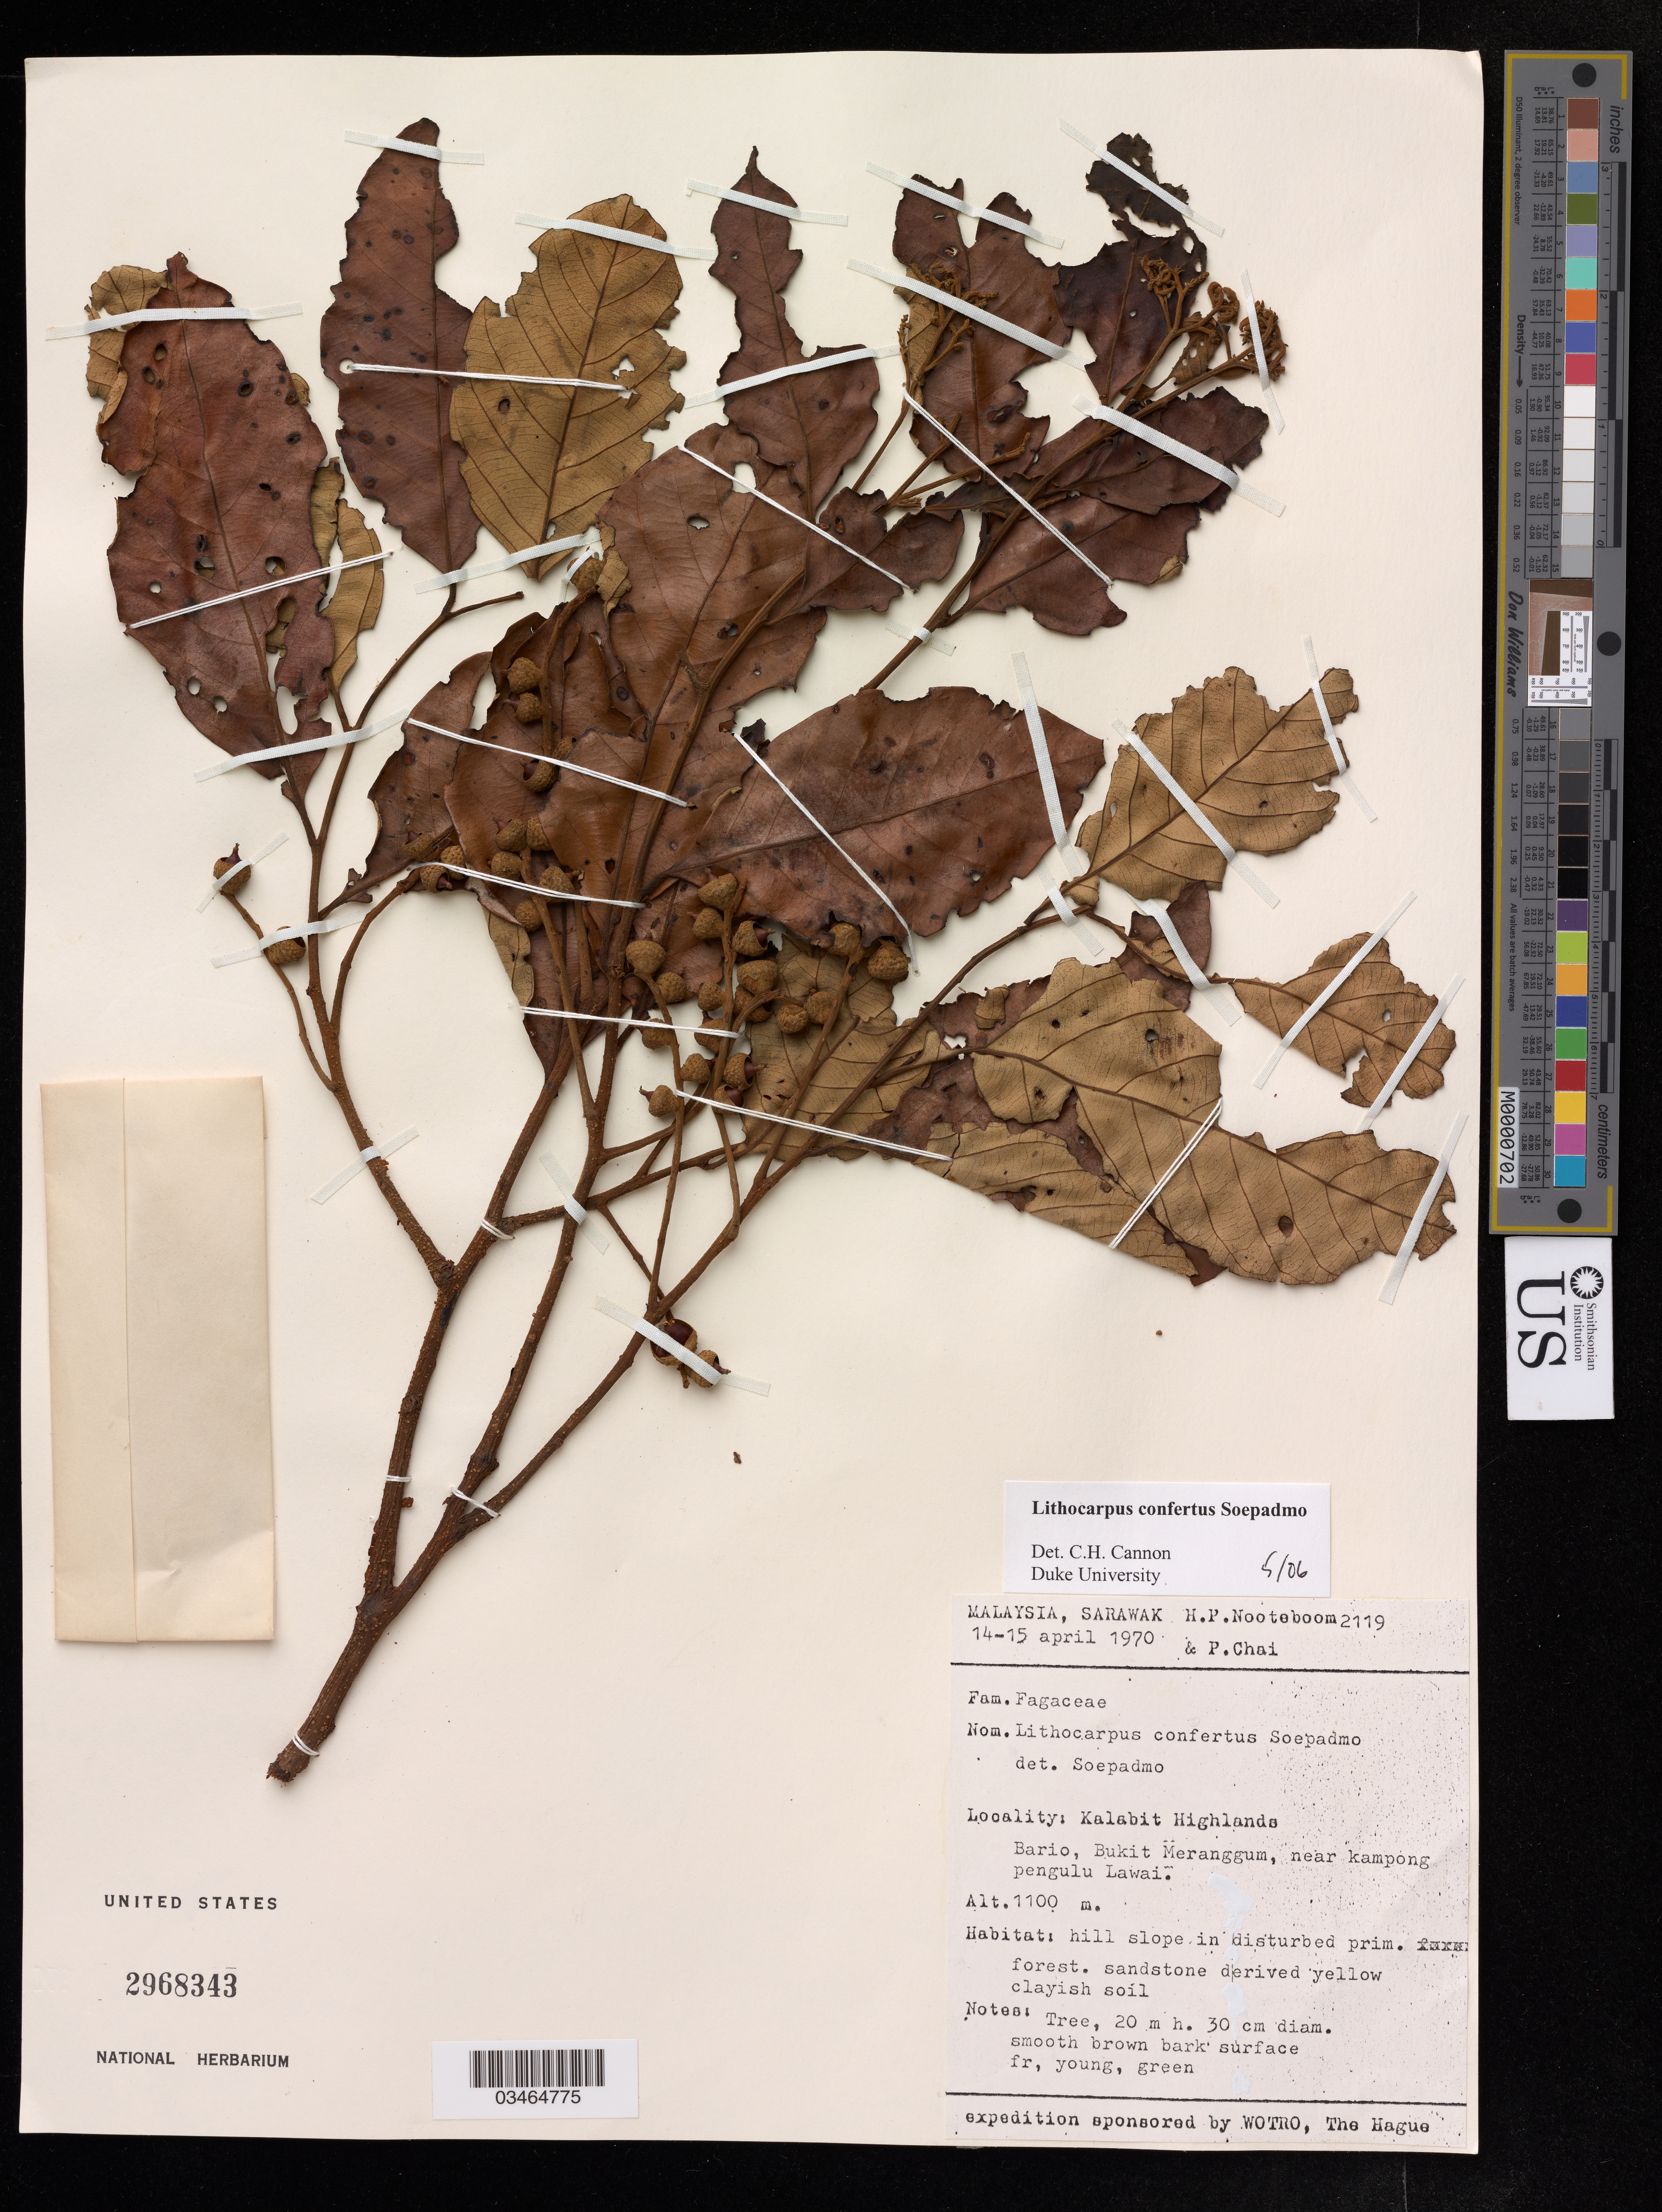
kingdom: Plantae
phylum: Tracheophyta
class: Magnoliopsida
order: Fagales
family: Fagaceae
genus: Lithocarpus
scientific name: Lithocarpus confertus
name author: Soepadmo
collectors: H. P. Nooteboom & P. Chai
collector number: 2119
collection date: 1970-04-14/1970-04-15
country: Malaysia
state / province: Sarawak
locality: Kalabit Highlands. Bario, Bukit Meranggum, near kampong pengulu Lawai.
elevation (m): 1100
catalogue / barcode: US 2968343